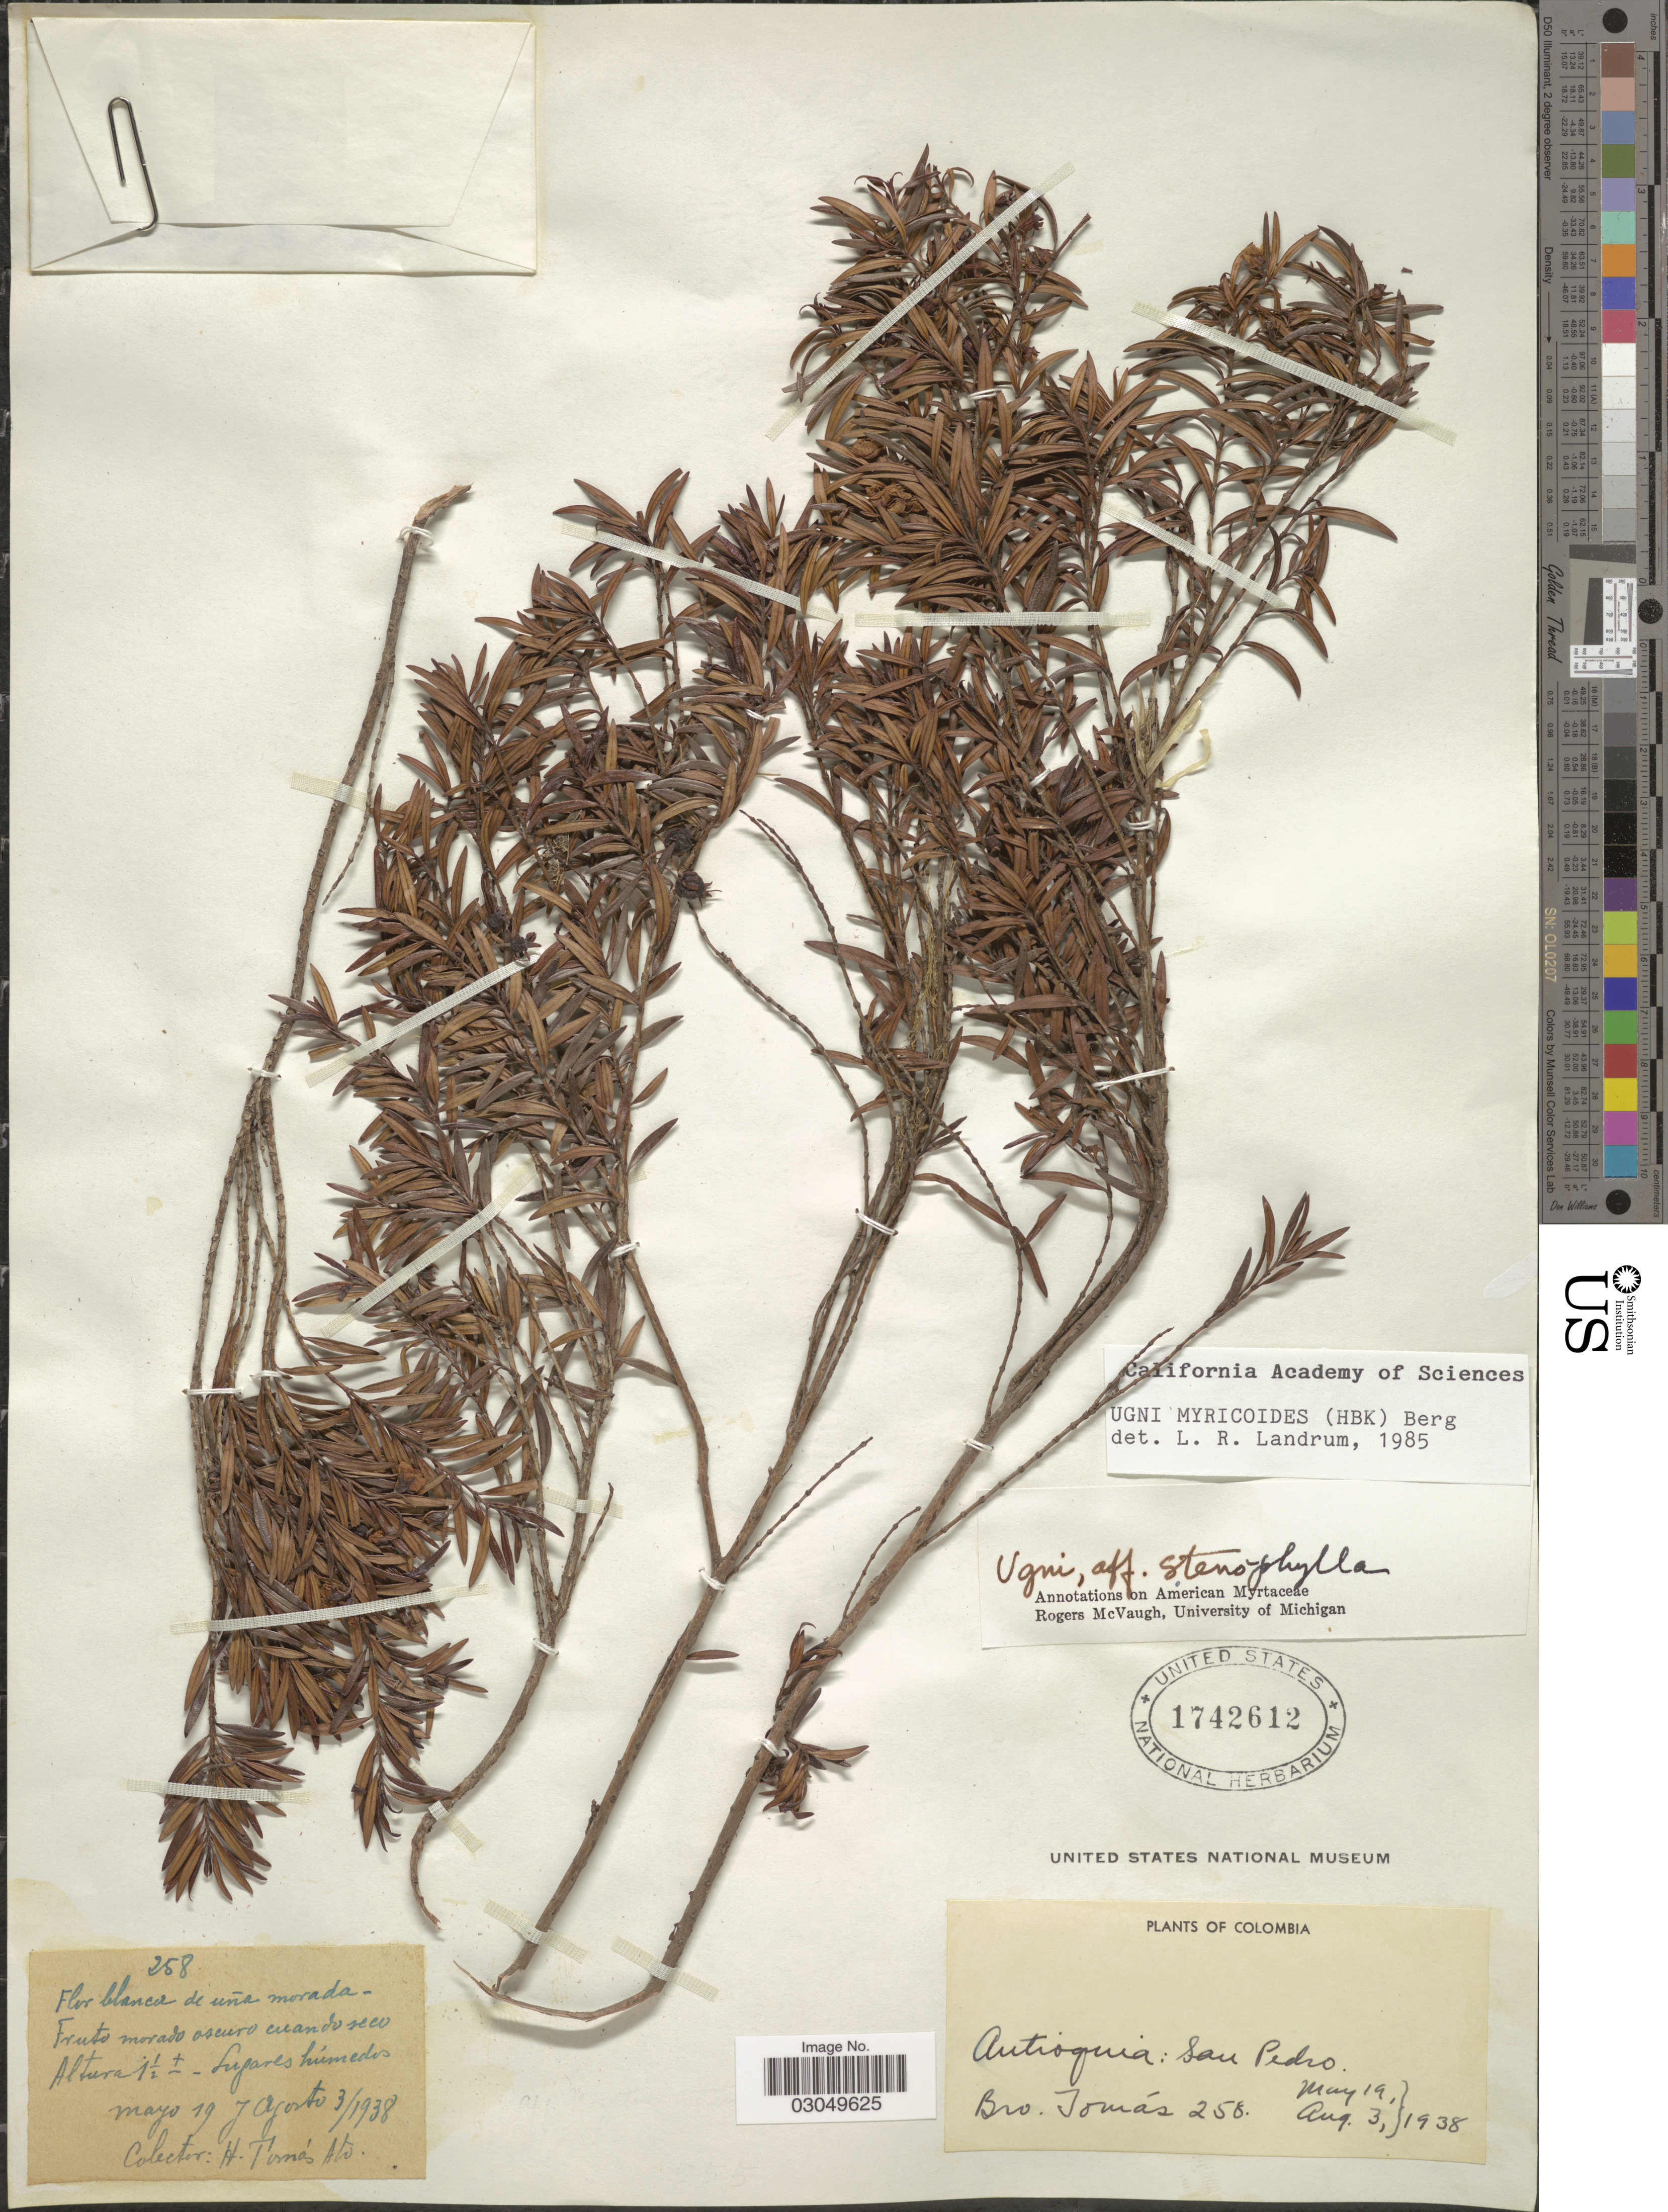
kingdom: Plantae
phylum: Tracheophyta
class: Magnoliopsida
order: Myrtales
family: Myrtaceae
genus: Ugni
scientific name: Ugni myricoides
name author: (Kunth) O. Berg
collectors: B. Tomas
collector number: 258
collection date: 1938-05-19/1938-08-03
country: Colombia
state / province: Antioquia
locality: San Pedro.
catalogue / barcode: US 1742612